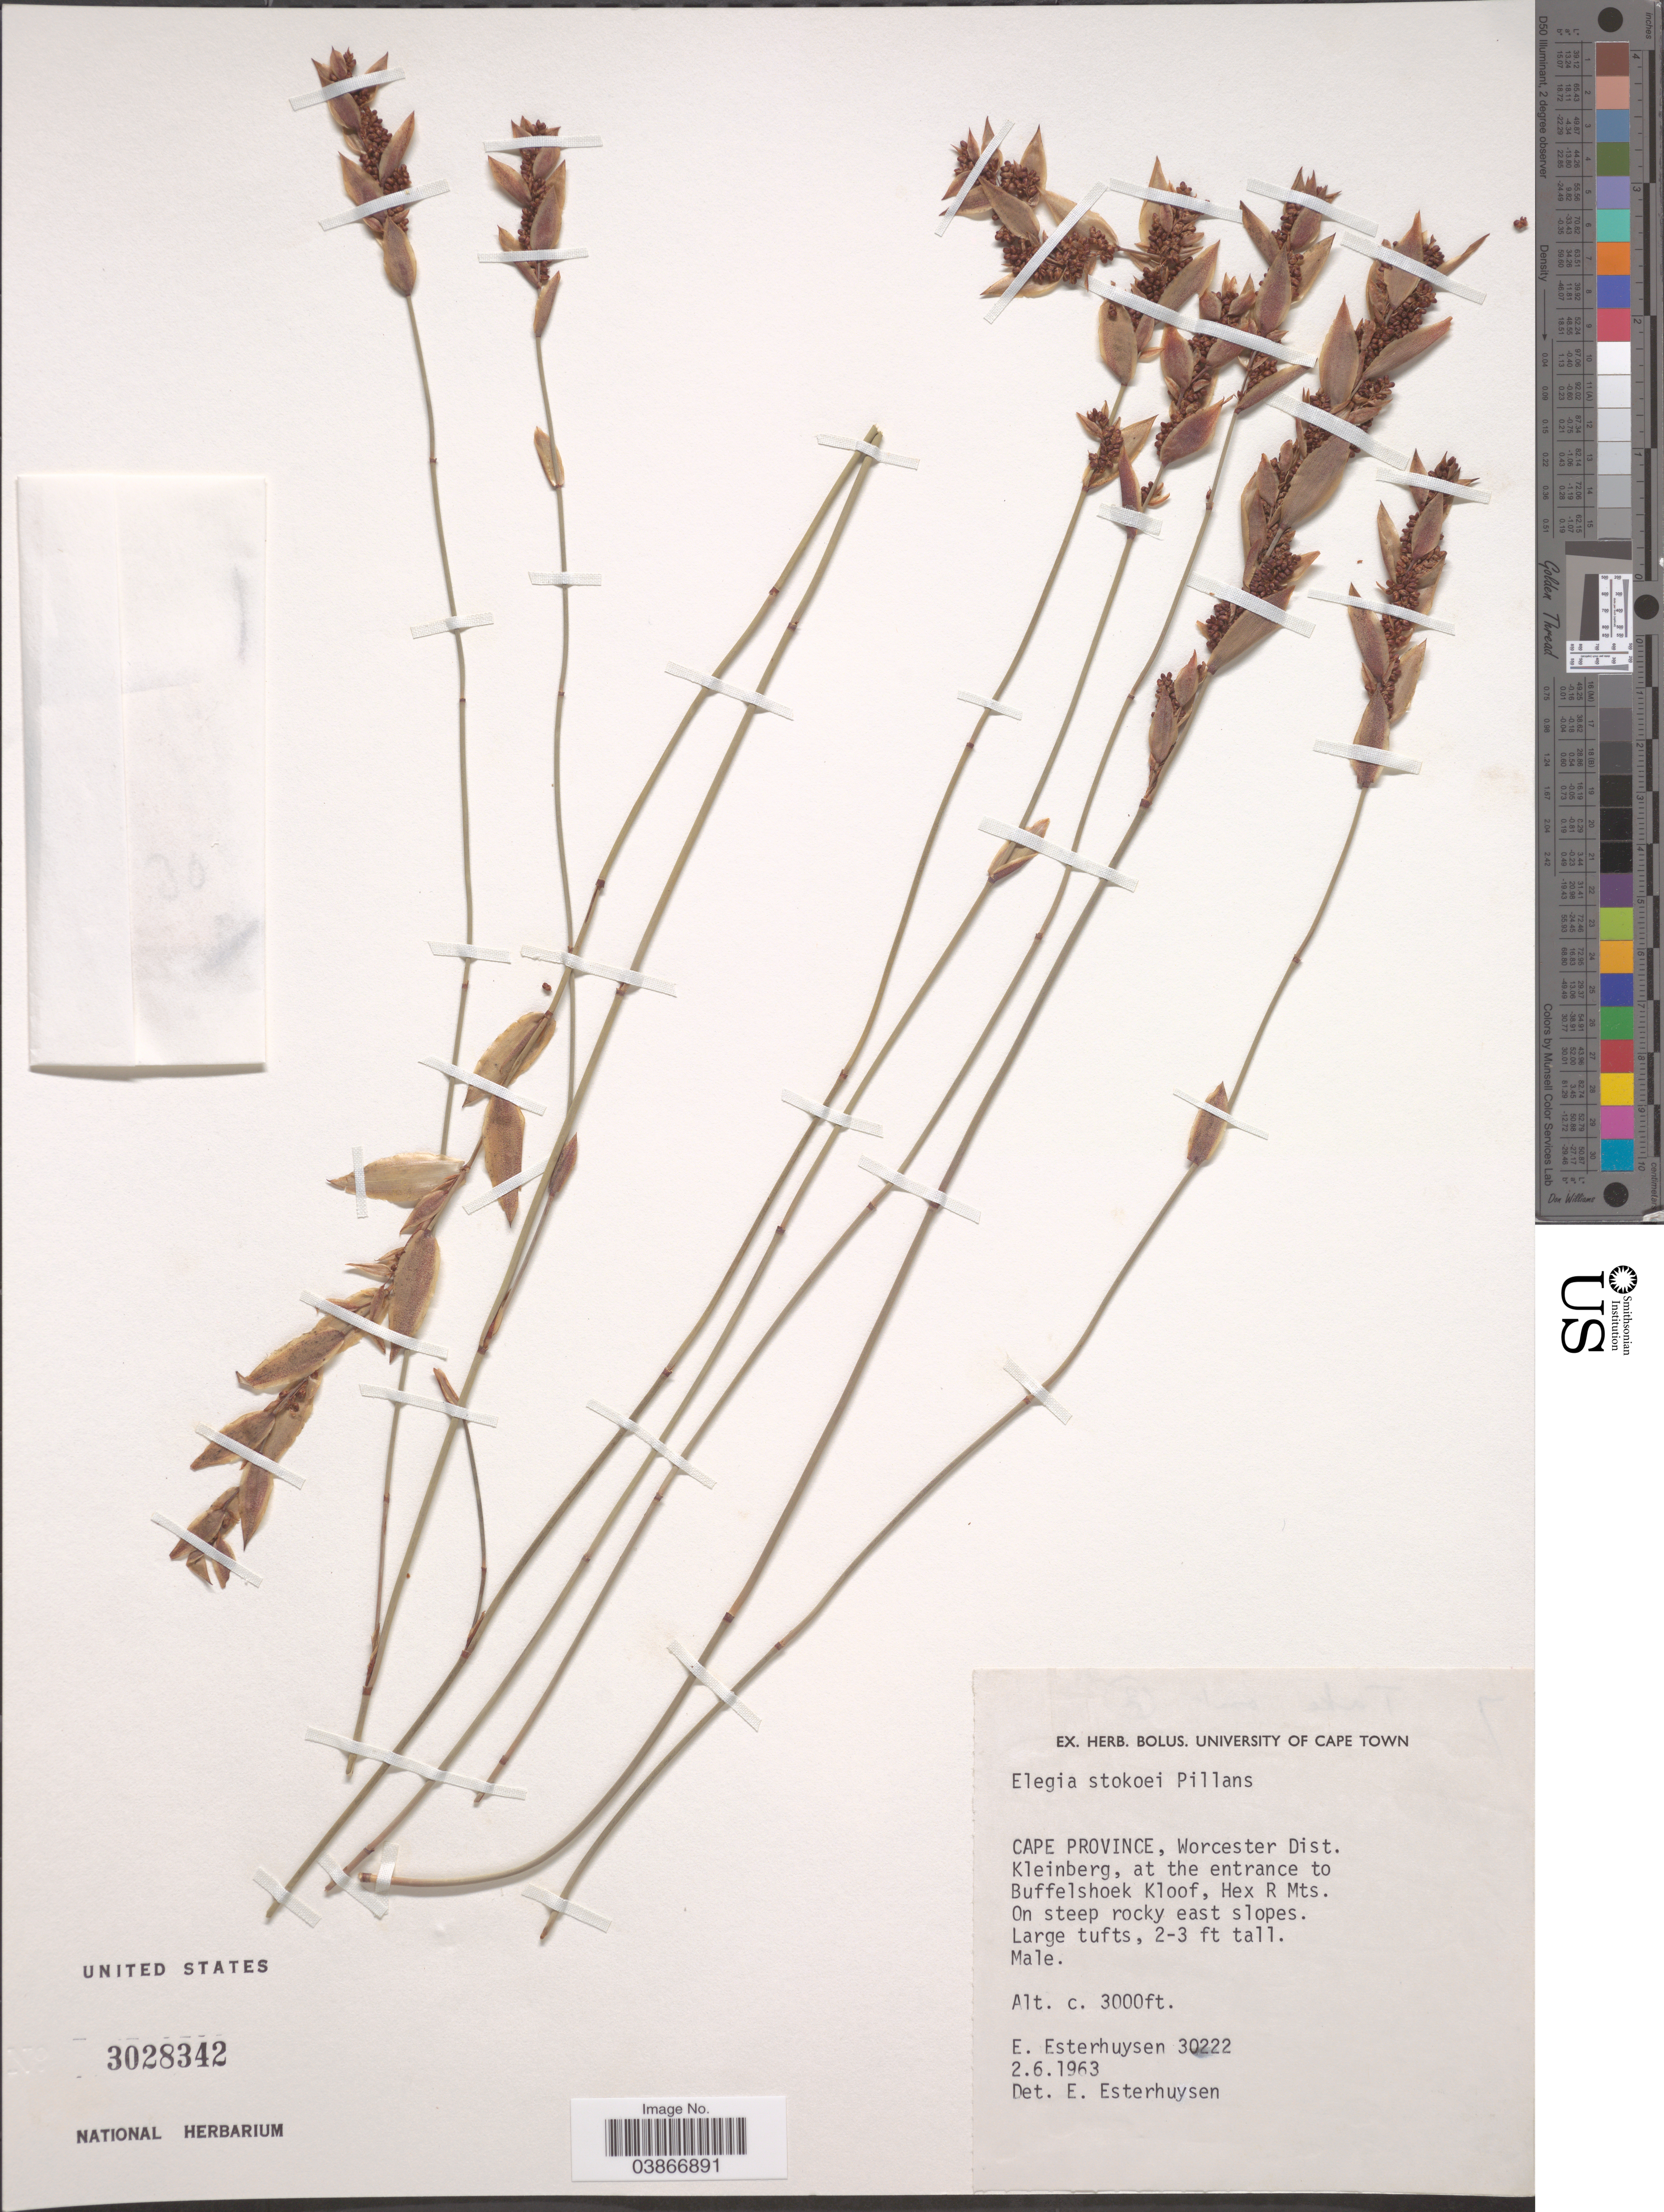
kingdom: Plantae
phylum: Tracheophyta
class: Liliopsida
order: Poales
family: Restionaceae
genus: Elegia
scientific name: Elegia stokoei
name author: Pillans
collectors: E. E. Esterhuysen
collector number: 30222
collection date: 1963-06-02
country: South Africa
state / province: Western Cape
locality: Worcester Dist. Kleinberg, at the entrance to Buffelshoek Kloof, Hex R Mts. On steep rocky east slopes.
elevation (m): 914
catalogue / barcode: US 3028342